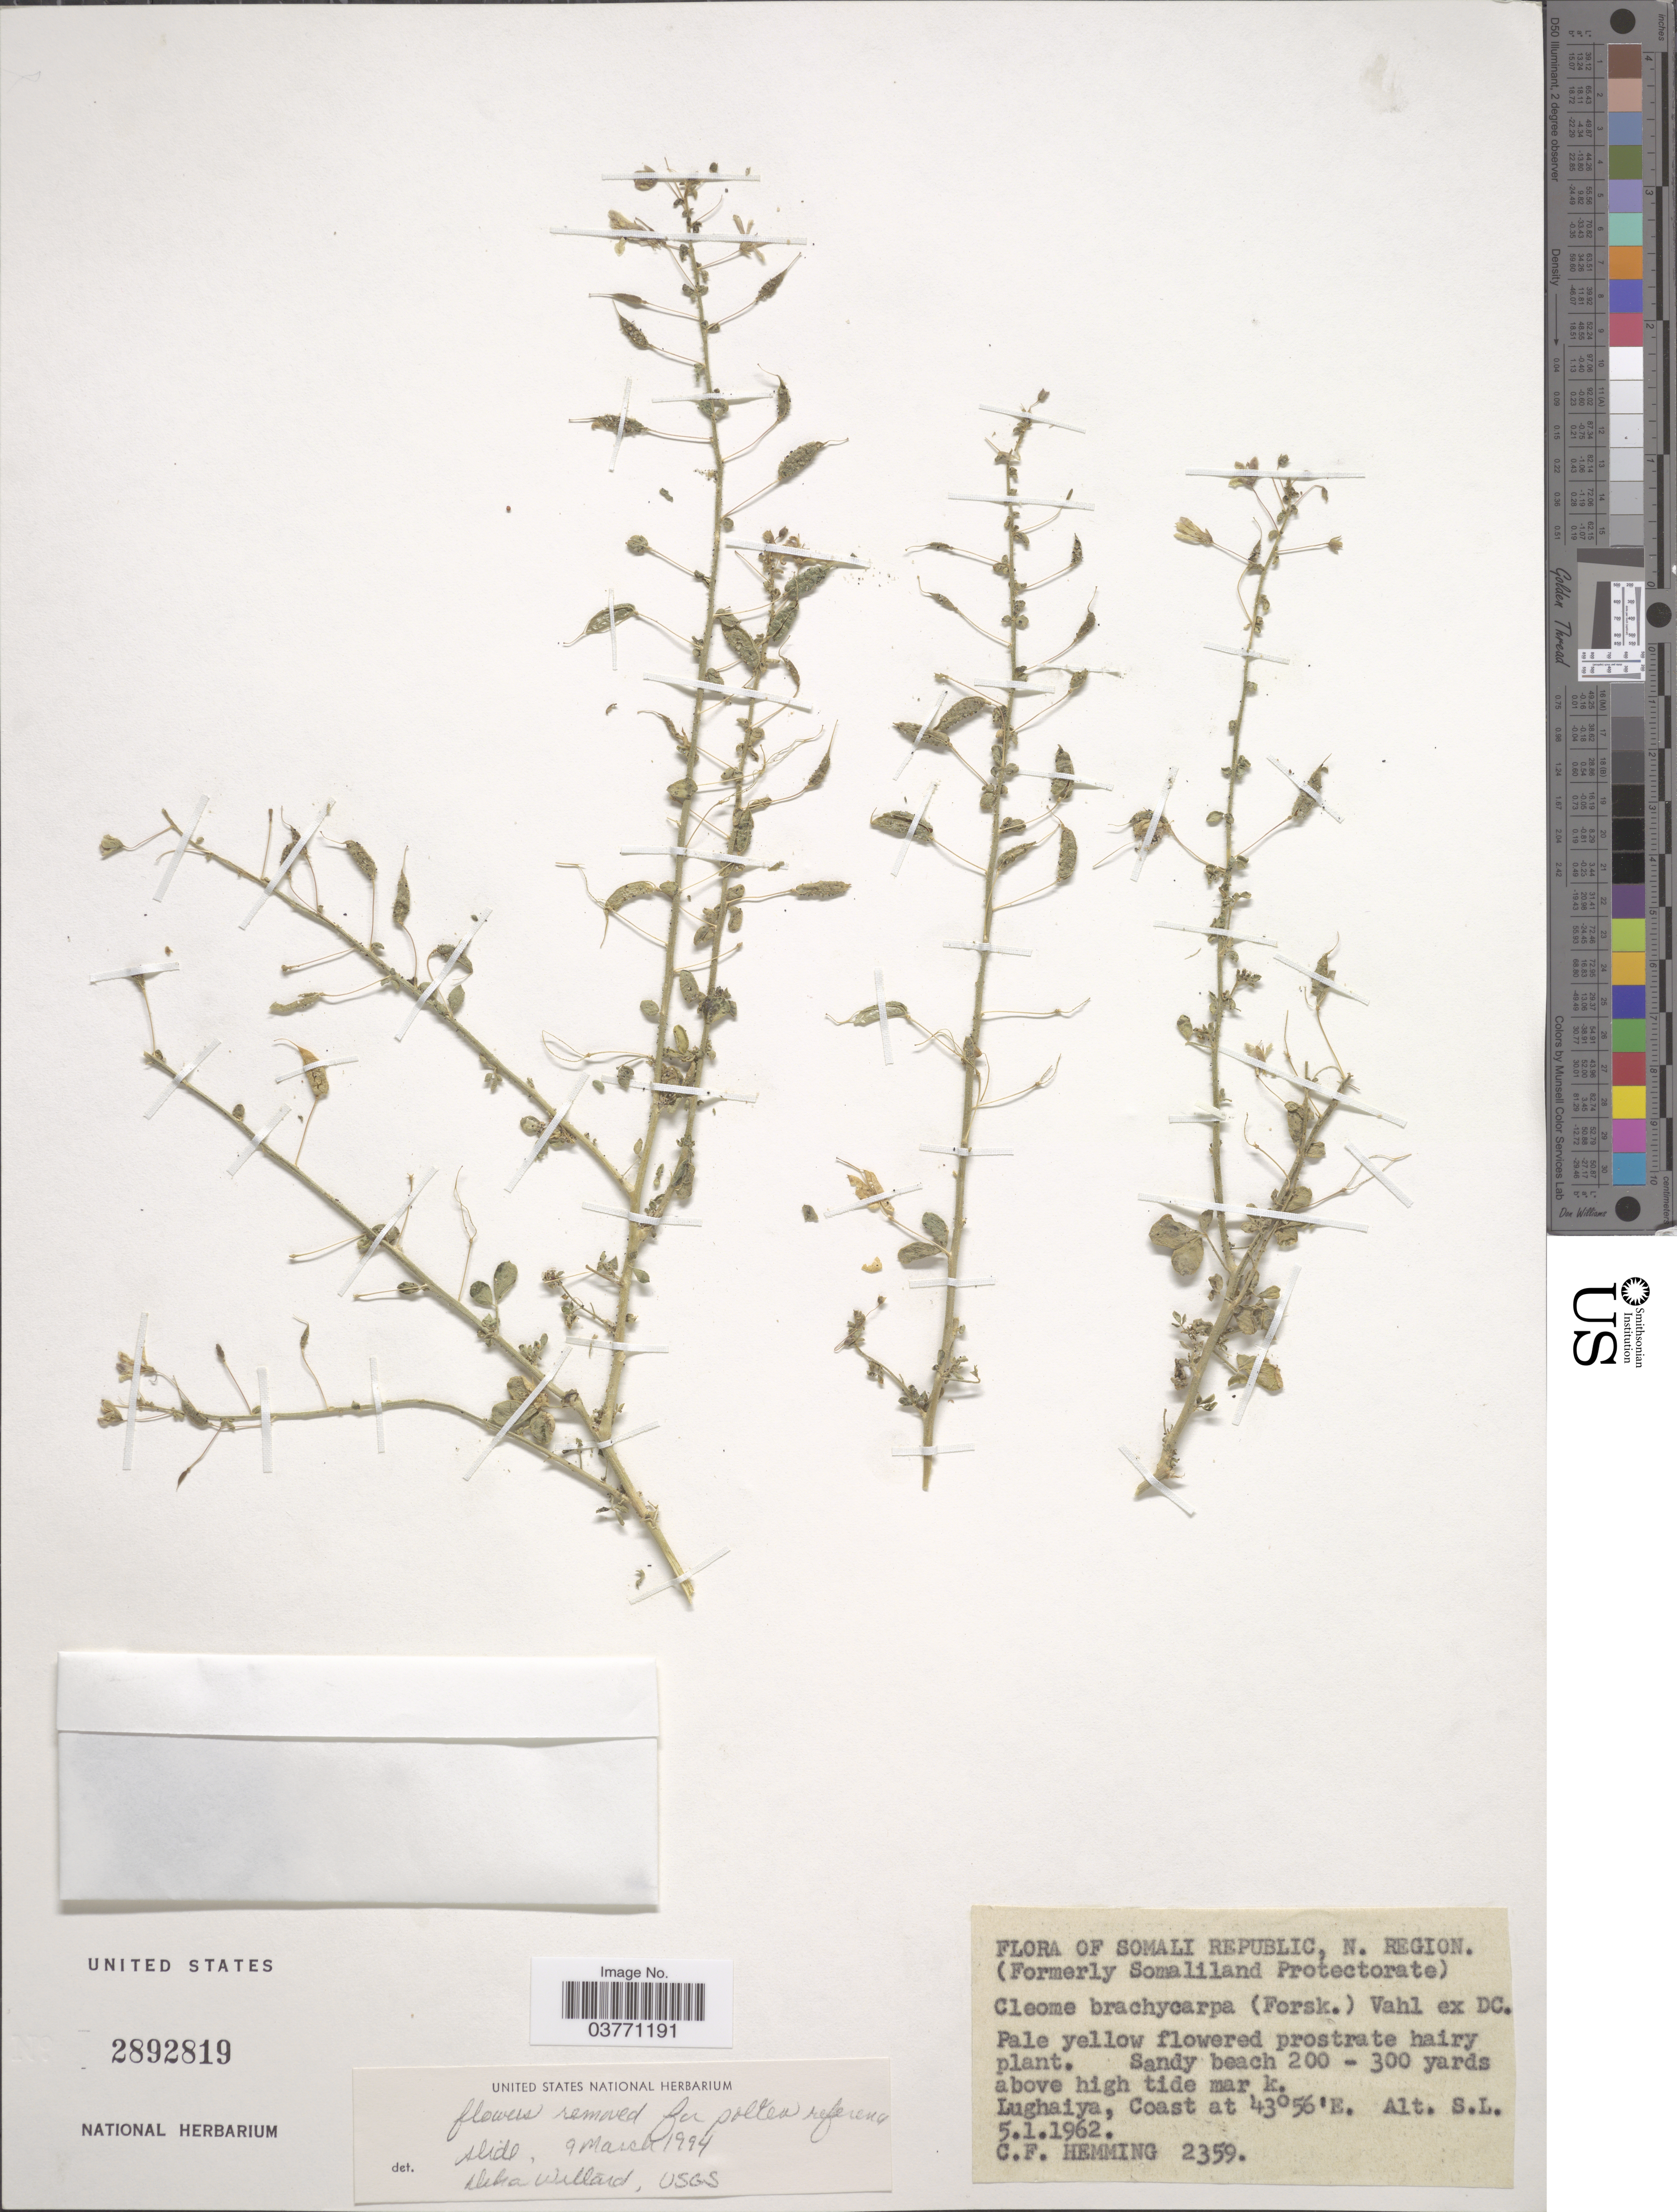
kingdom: Plantae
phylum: Tracheophyta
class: Magnoliopsida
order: Brassicales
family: Cleomaceae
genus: Stylidocleome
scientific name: Stylidocleome brachycarpa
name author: (Vahl ex DC.) Roalson & J.C. Hall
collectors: C. Hemming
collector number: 2359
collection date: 1962-01-05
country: Somalia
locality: N. Region. (Formerly Somaliland Protectorate). Sandy beach 200 - 300 yards above high tide mark. Lughaiya, Coast.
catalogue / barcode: US 2892819